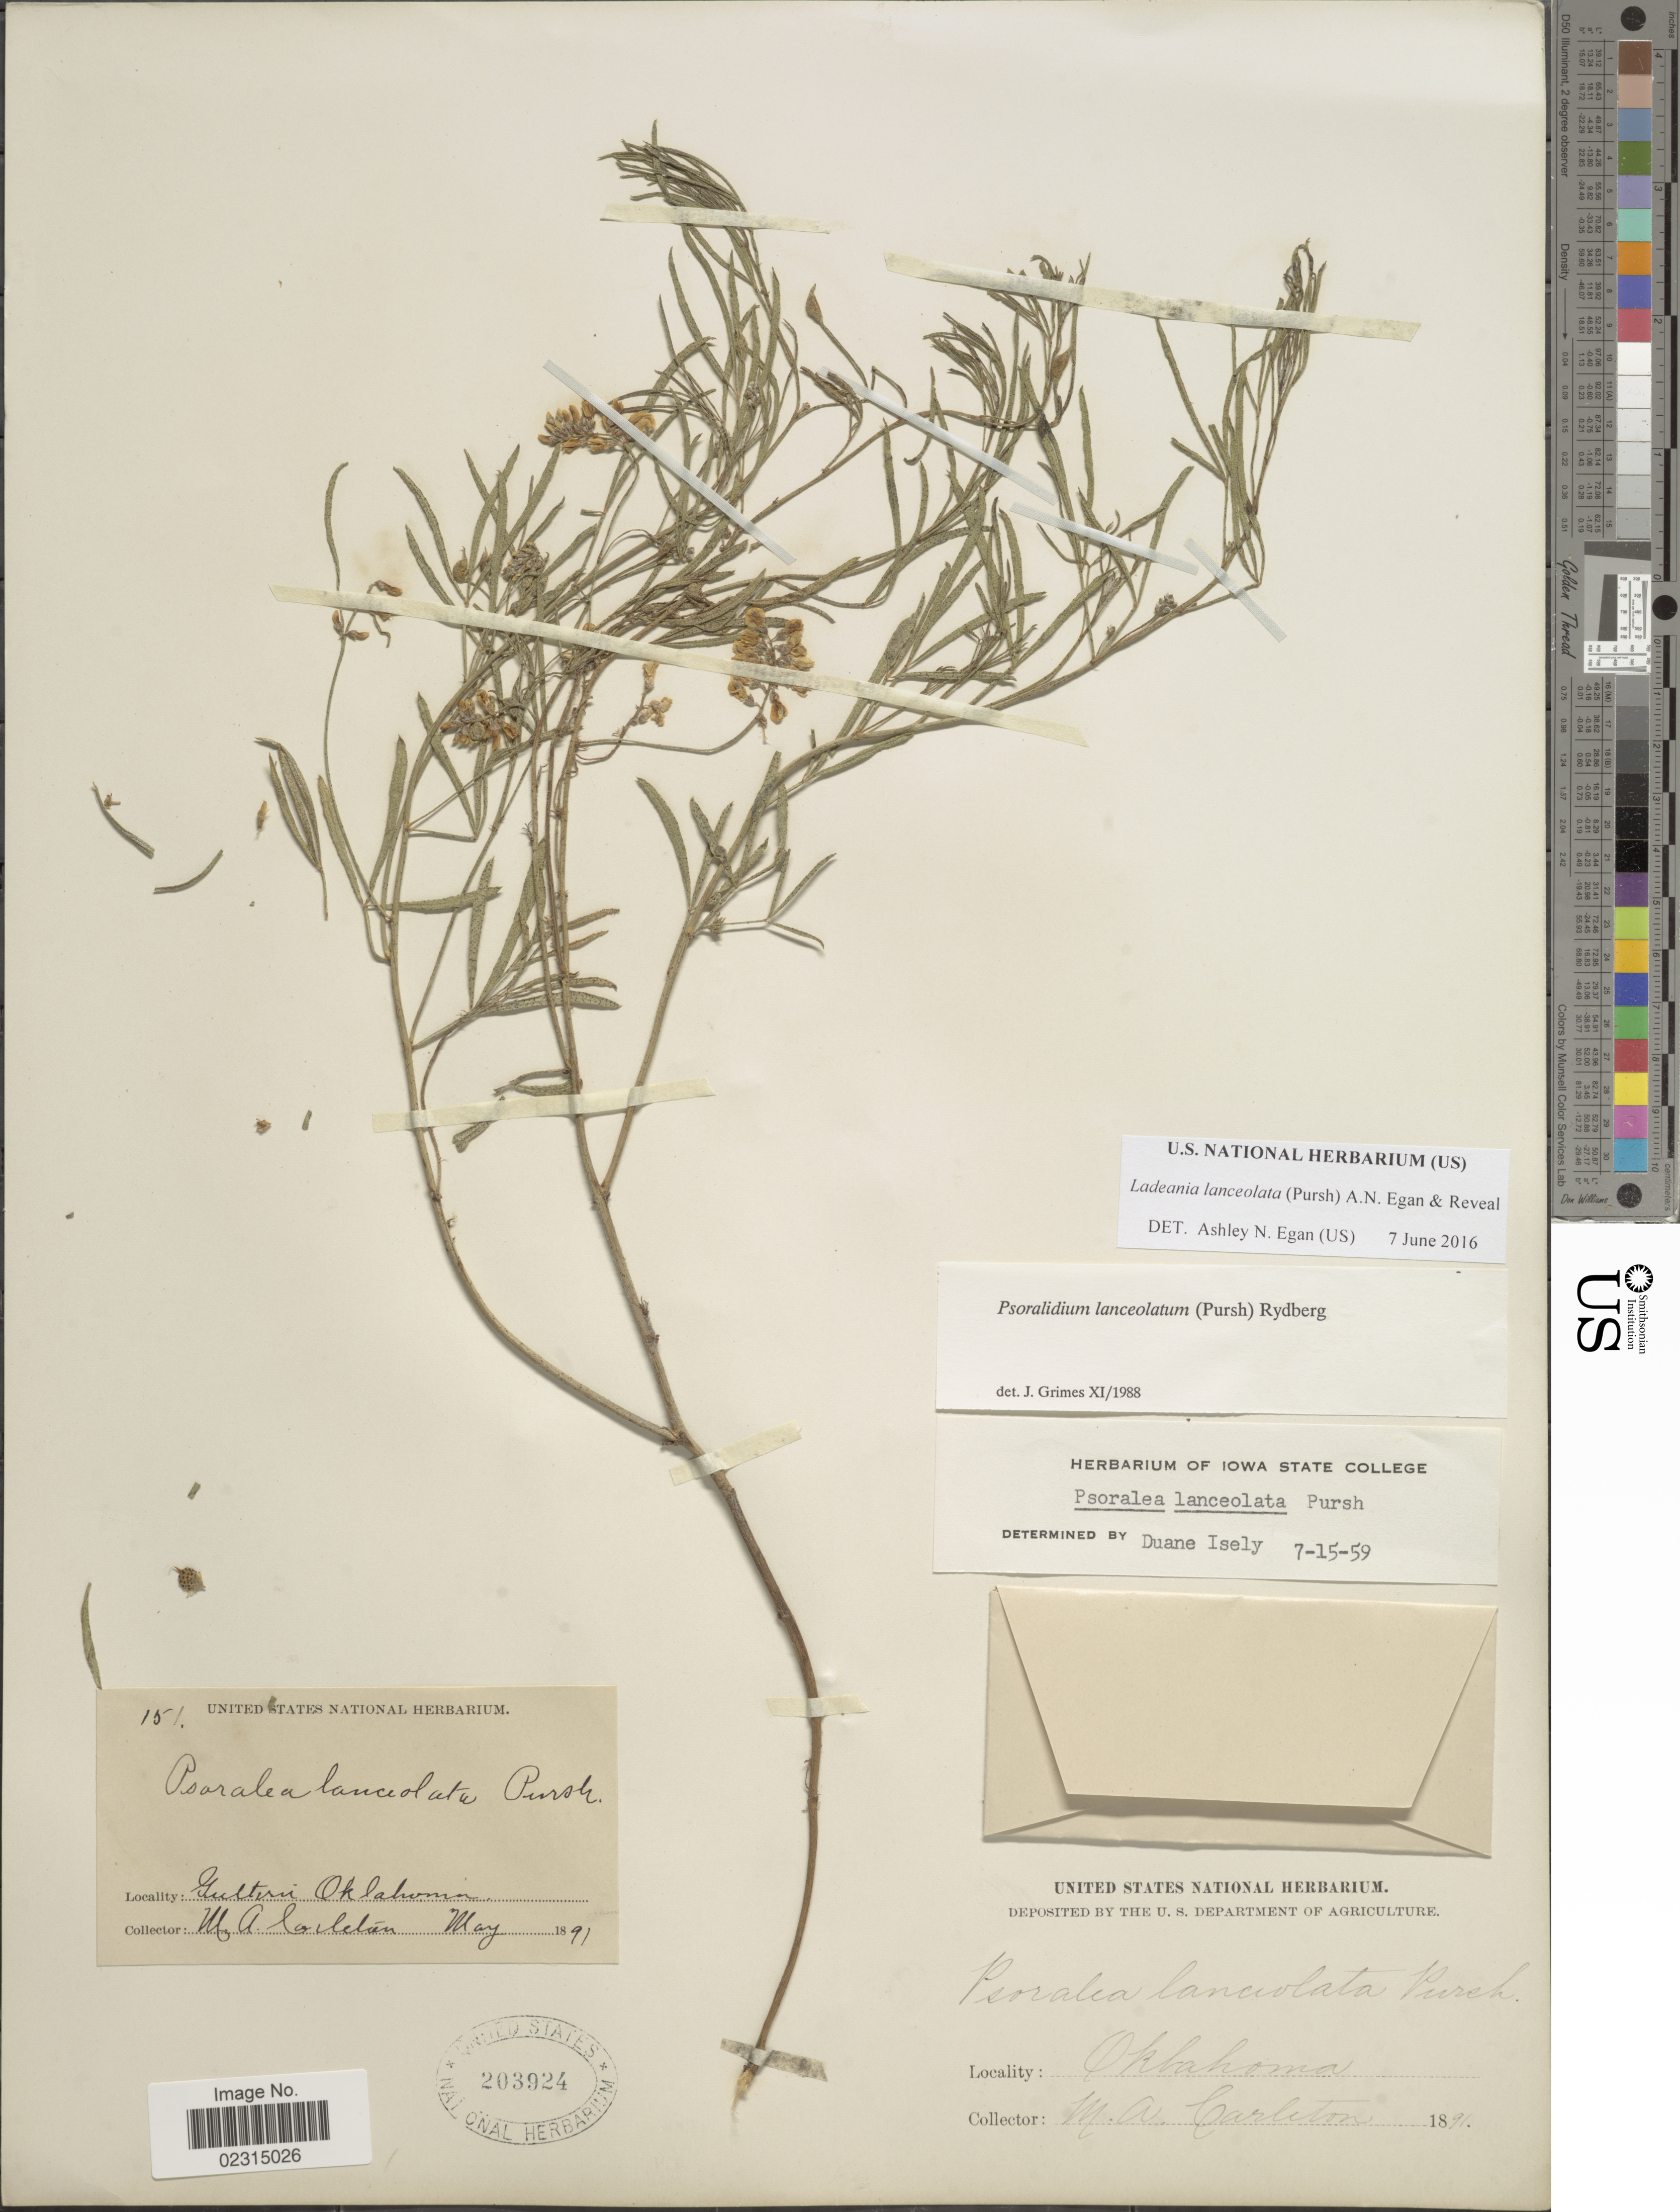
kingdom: Plantae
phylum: Tracheophyta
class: Magnoliopsida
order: Fabales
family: Fabaceae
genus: Ladeania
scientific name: Ladeania lanceolata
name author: (Pursh) A.N. Egan & Reveal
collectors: M. A. Carleton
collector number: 151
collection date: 1891-05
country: United States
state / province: Oklahoma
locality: Guthrie Oklahoma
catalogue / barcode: US 203924